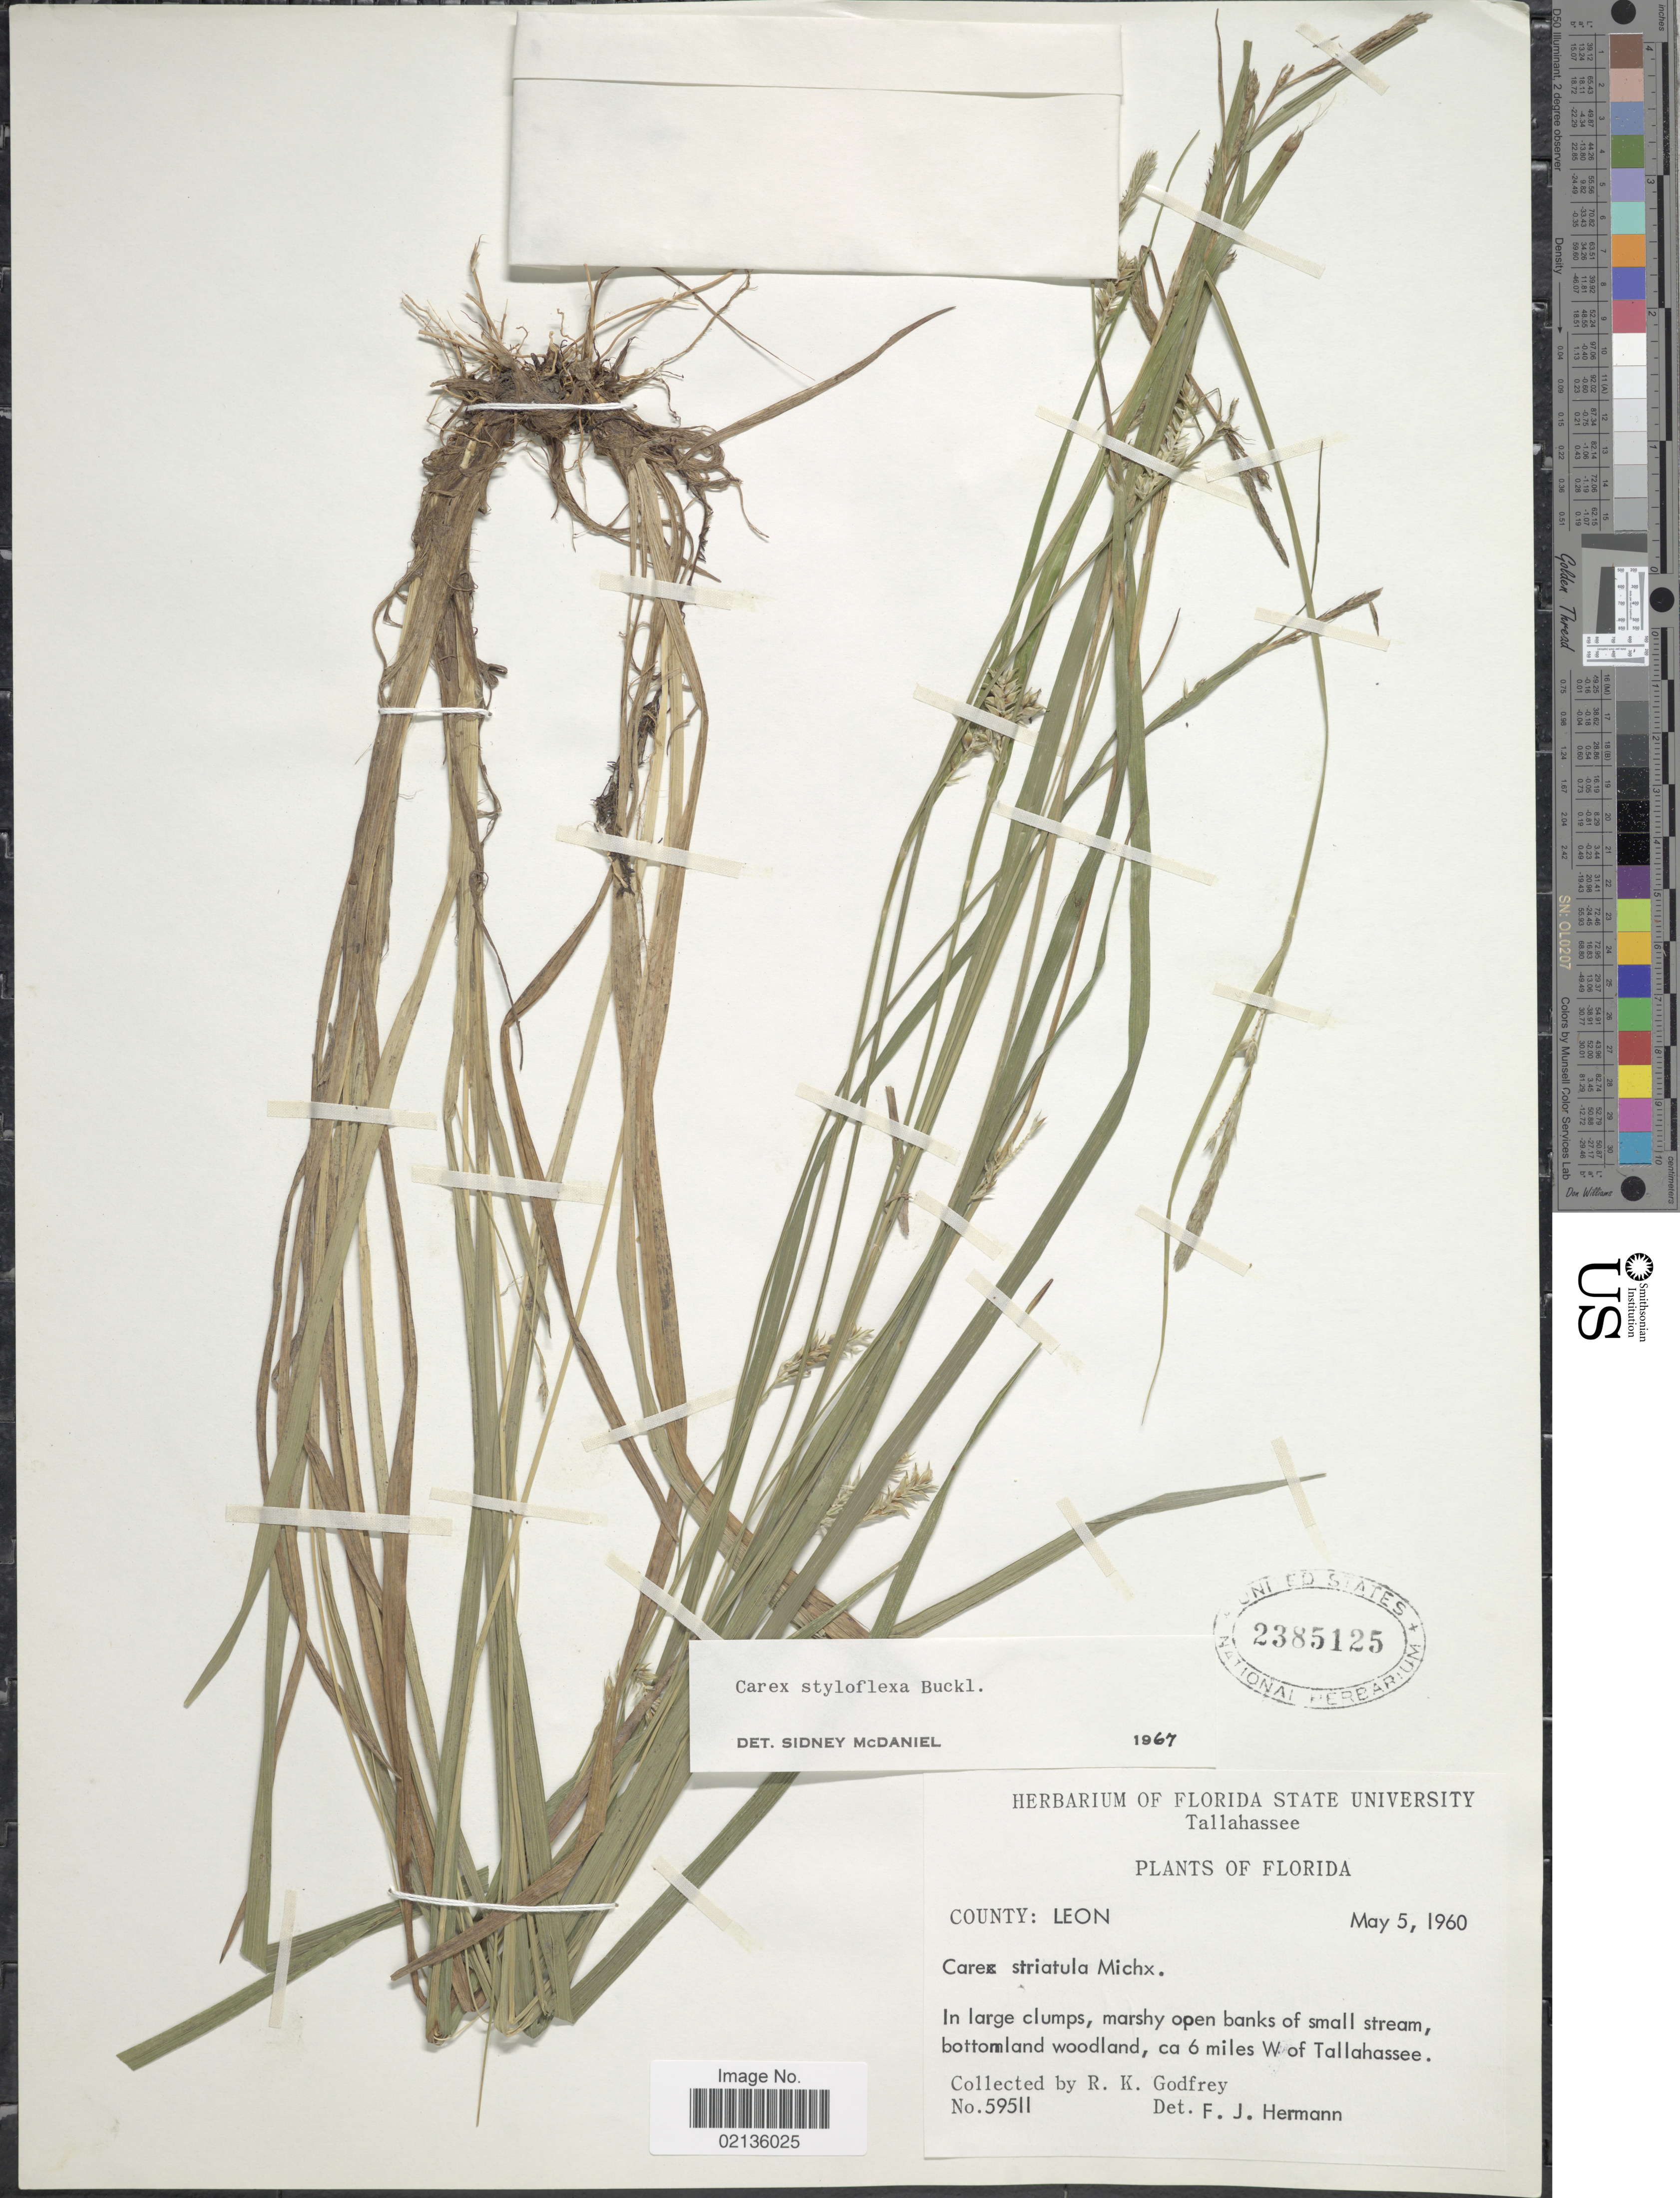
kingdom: Plantae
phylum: Tracheophyta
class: Liliopsida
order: Poales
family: Cyperaceae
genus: Carex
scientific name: Carex styloflexa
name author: Buckley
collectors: R. K. Godfrey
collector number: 59511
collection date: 1960-05-05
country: United States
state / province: Florida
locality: County: Leon, In large clumps, marshy open banks of small stream, bottomland woodland, ca. 6 miles W of Tallahassee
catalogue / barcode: US 2385125